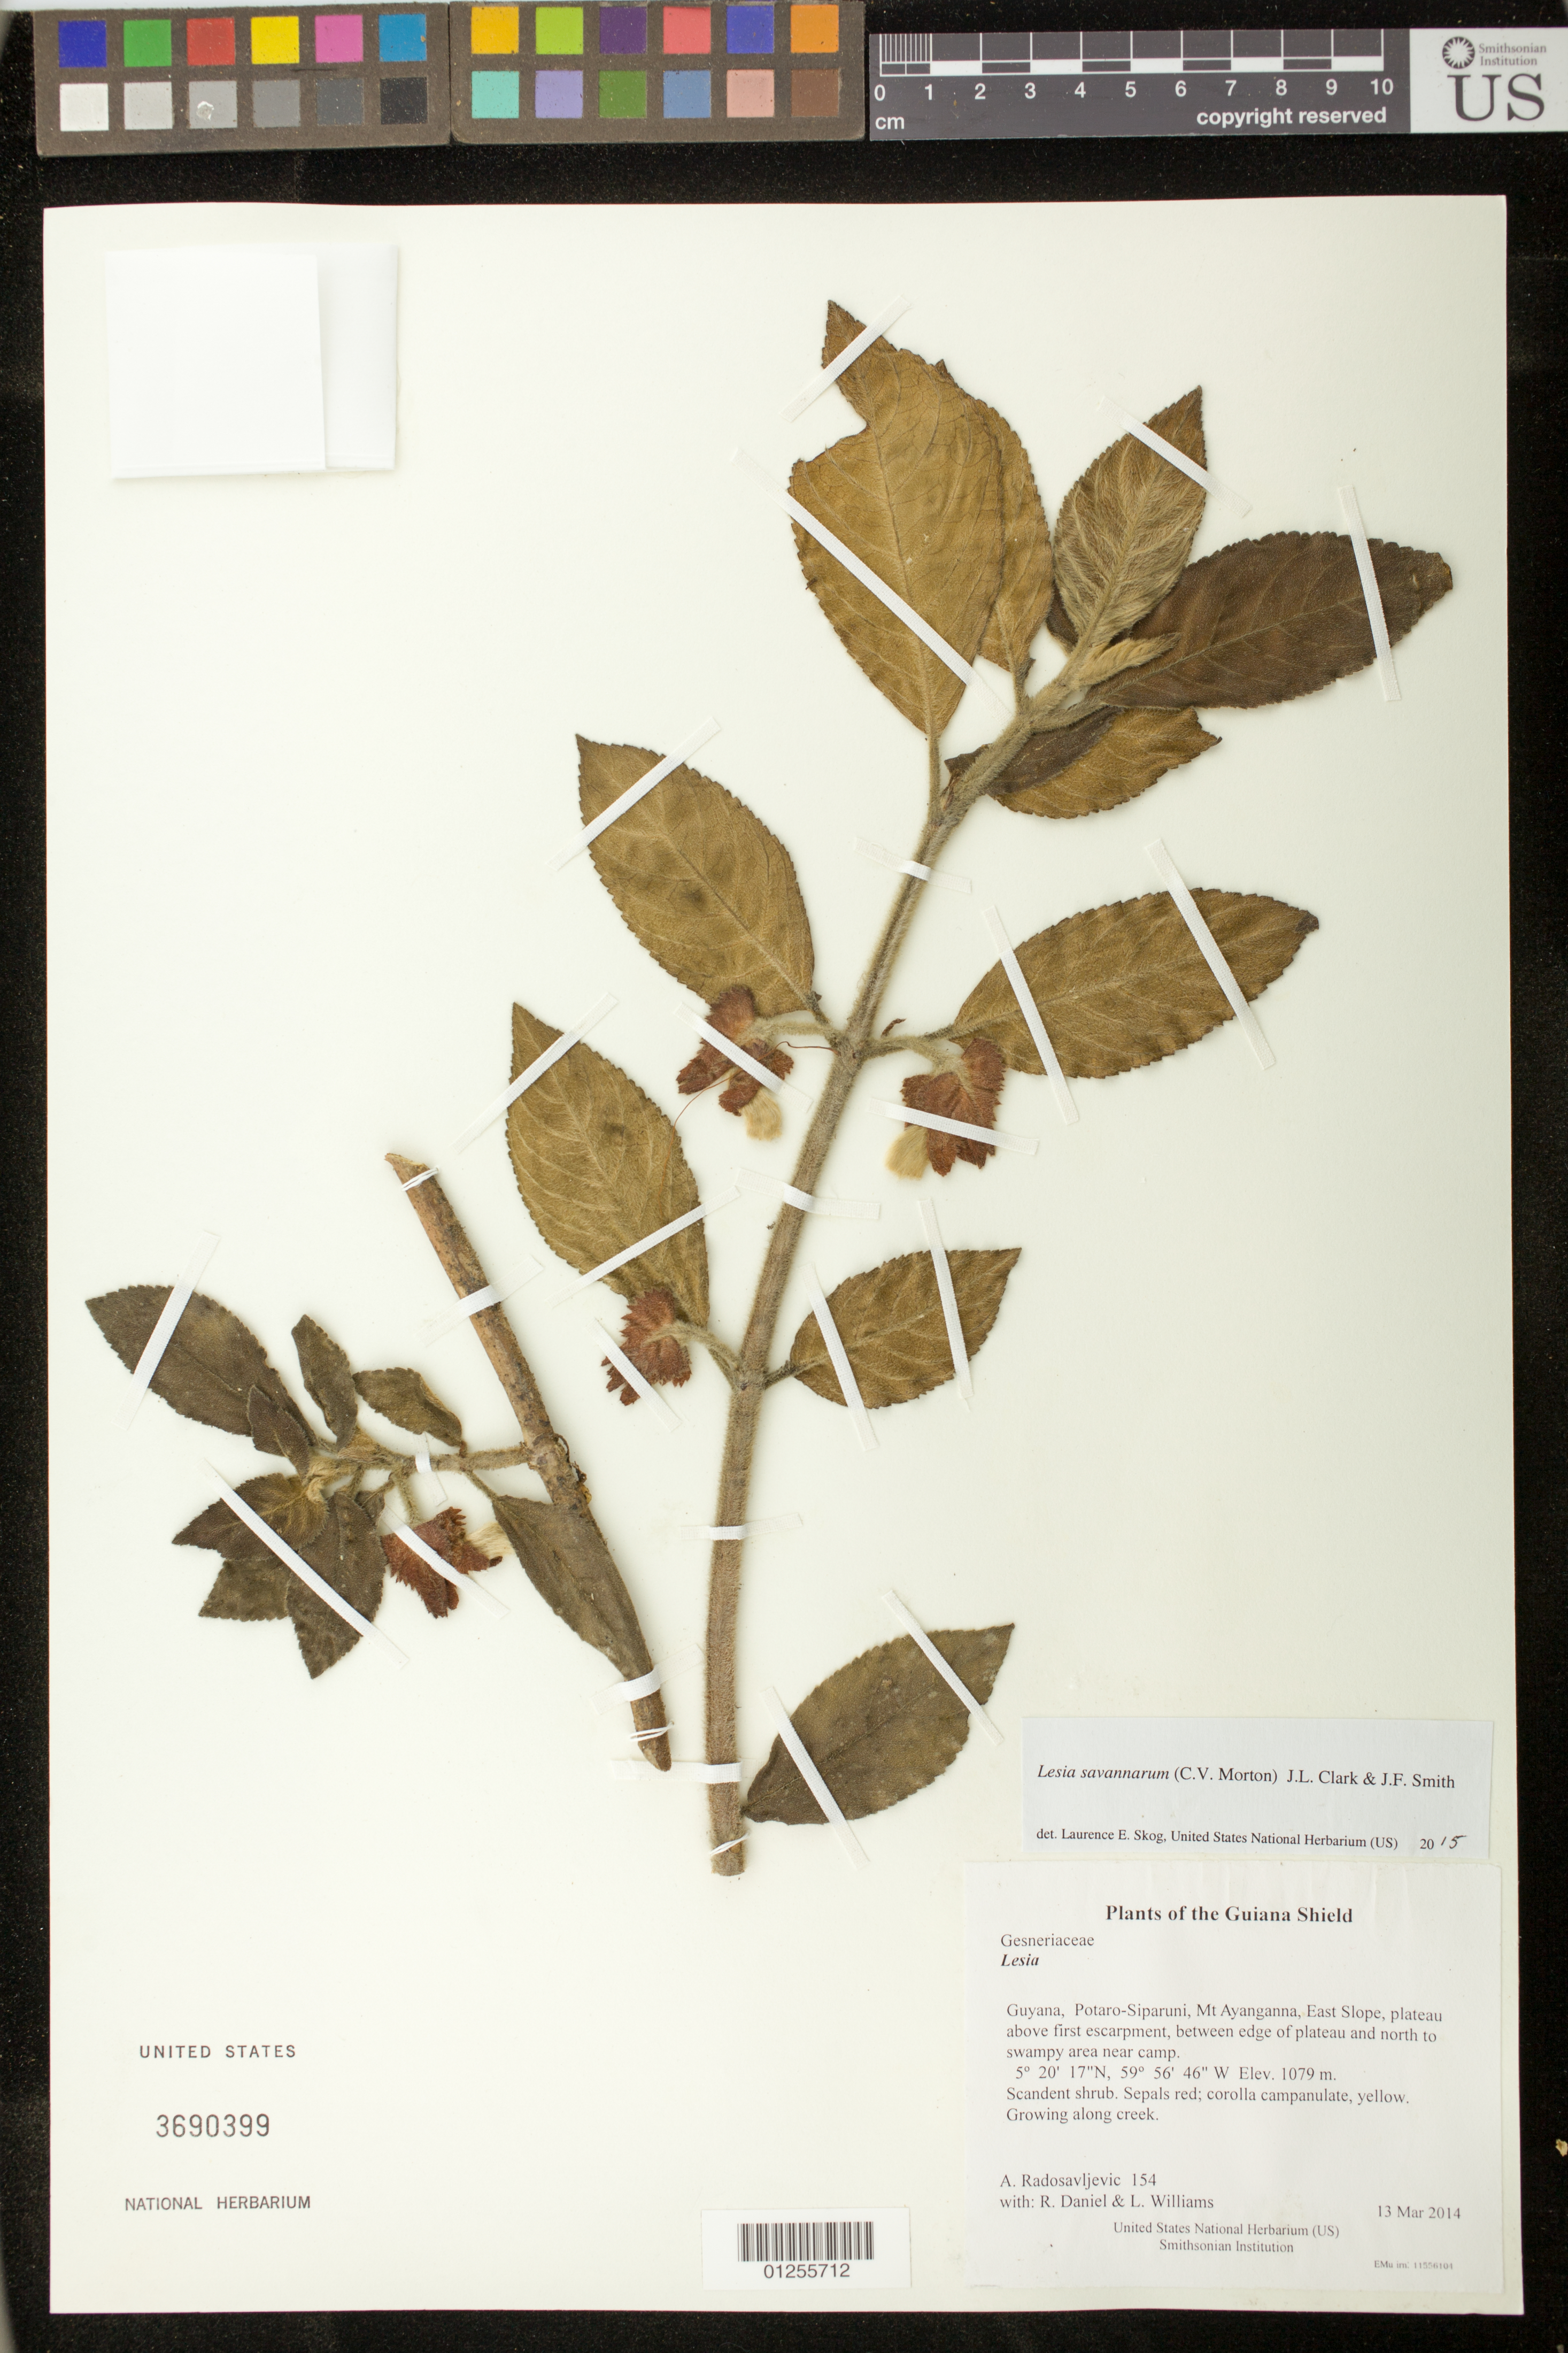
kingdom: Plantae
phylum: Tracheophyta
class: Magnoliopsida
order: Lamiales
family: Gesneriaceae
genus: Lesia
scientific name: Lesia savannarum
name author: (C.V. Morton) J.L. Clark & J.F. Sm.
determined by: Skog, Laurence E.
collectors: A. Radosavljevic, R. Daniel & L. Williams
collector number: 154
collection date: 2014-03-13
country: Guyana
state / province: Potaro-Siparuni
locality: Mt Ayanganna, East Slope, plateau above first escarpment, between edge of plateau and north to swampy area near camp.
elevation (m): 1079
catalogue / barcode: US 3690399